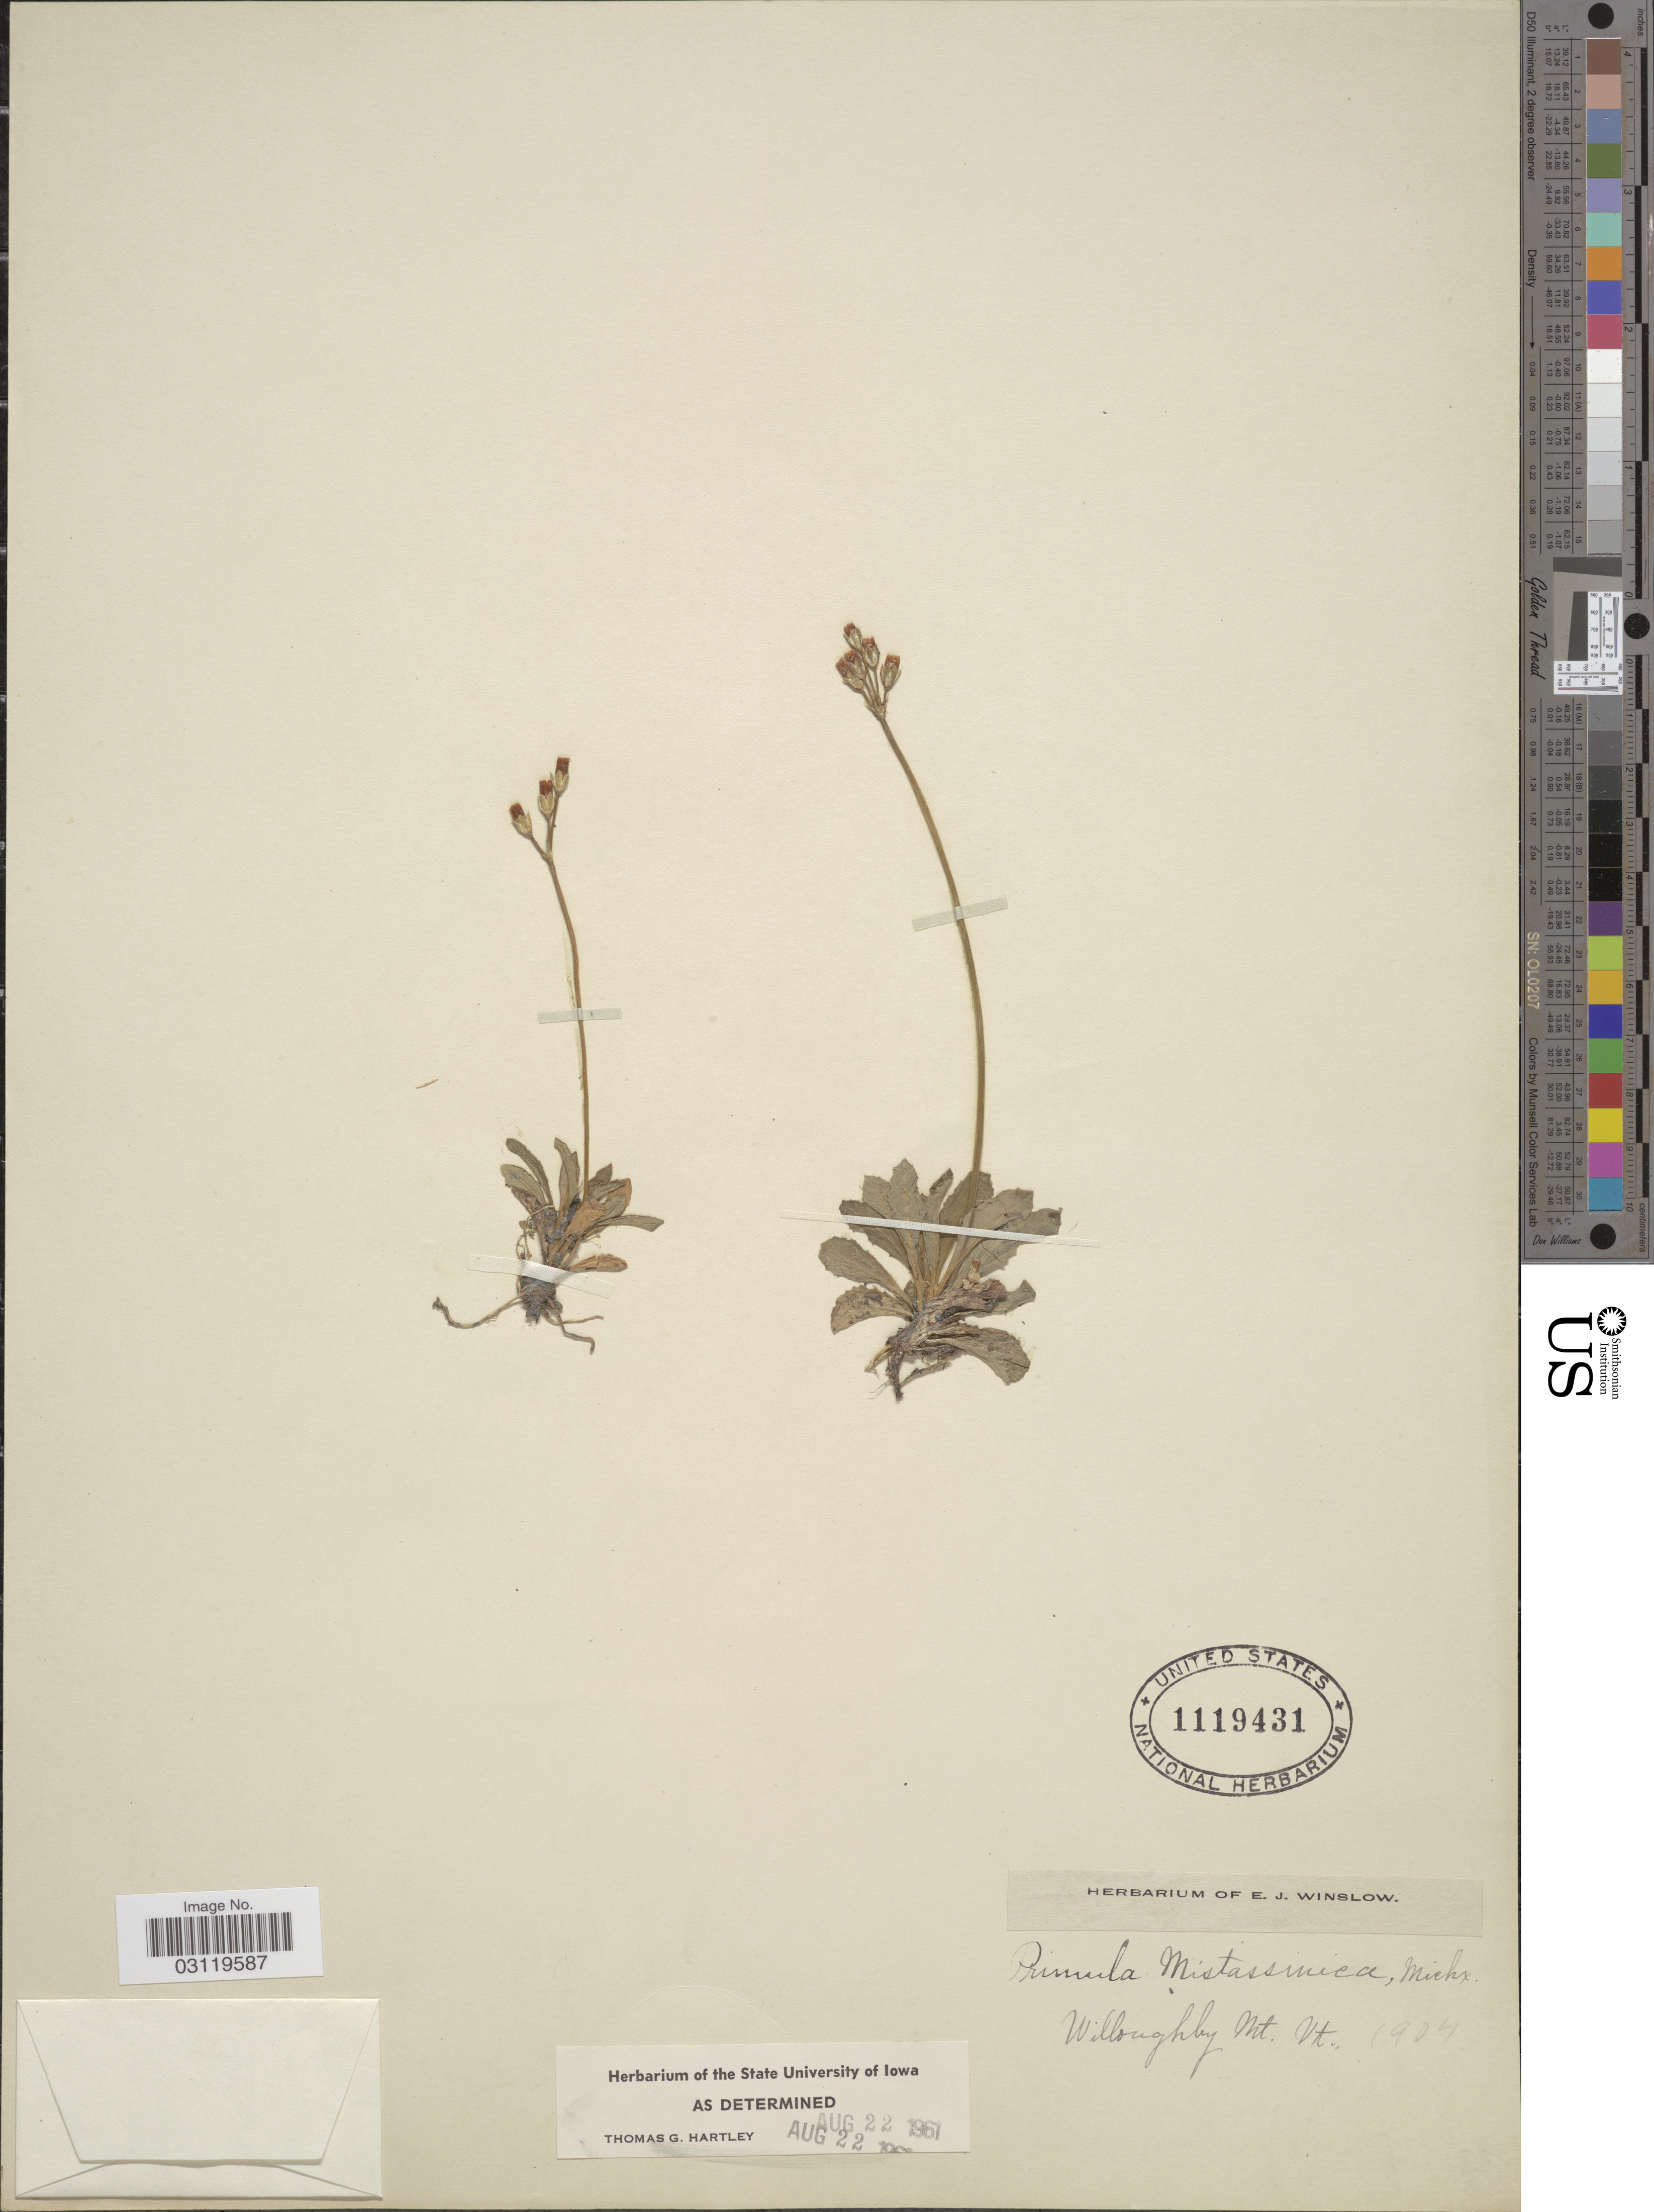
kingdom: Plantae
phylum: Tracheophyta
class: Magnoliopsida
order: Ericales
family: Primulaceae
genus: Primula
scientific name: Primula mistassinica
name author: Michx.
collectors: ex herb. E. J. Winslow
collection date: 1904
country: United States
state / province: Vermont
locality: Willoughby Mt.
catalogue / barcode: US 1119431